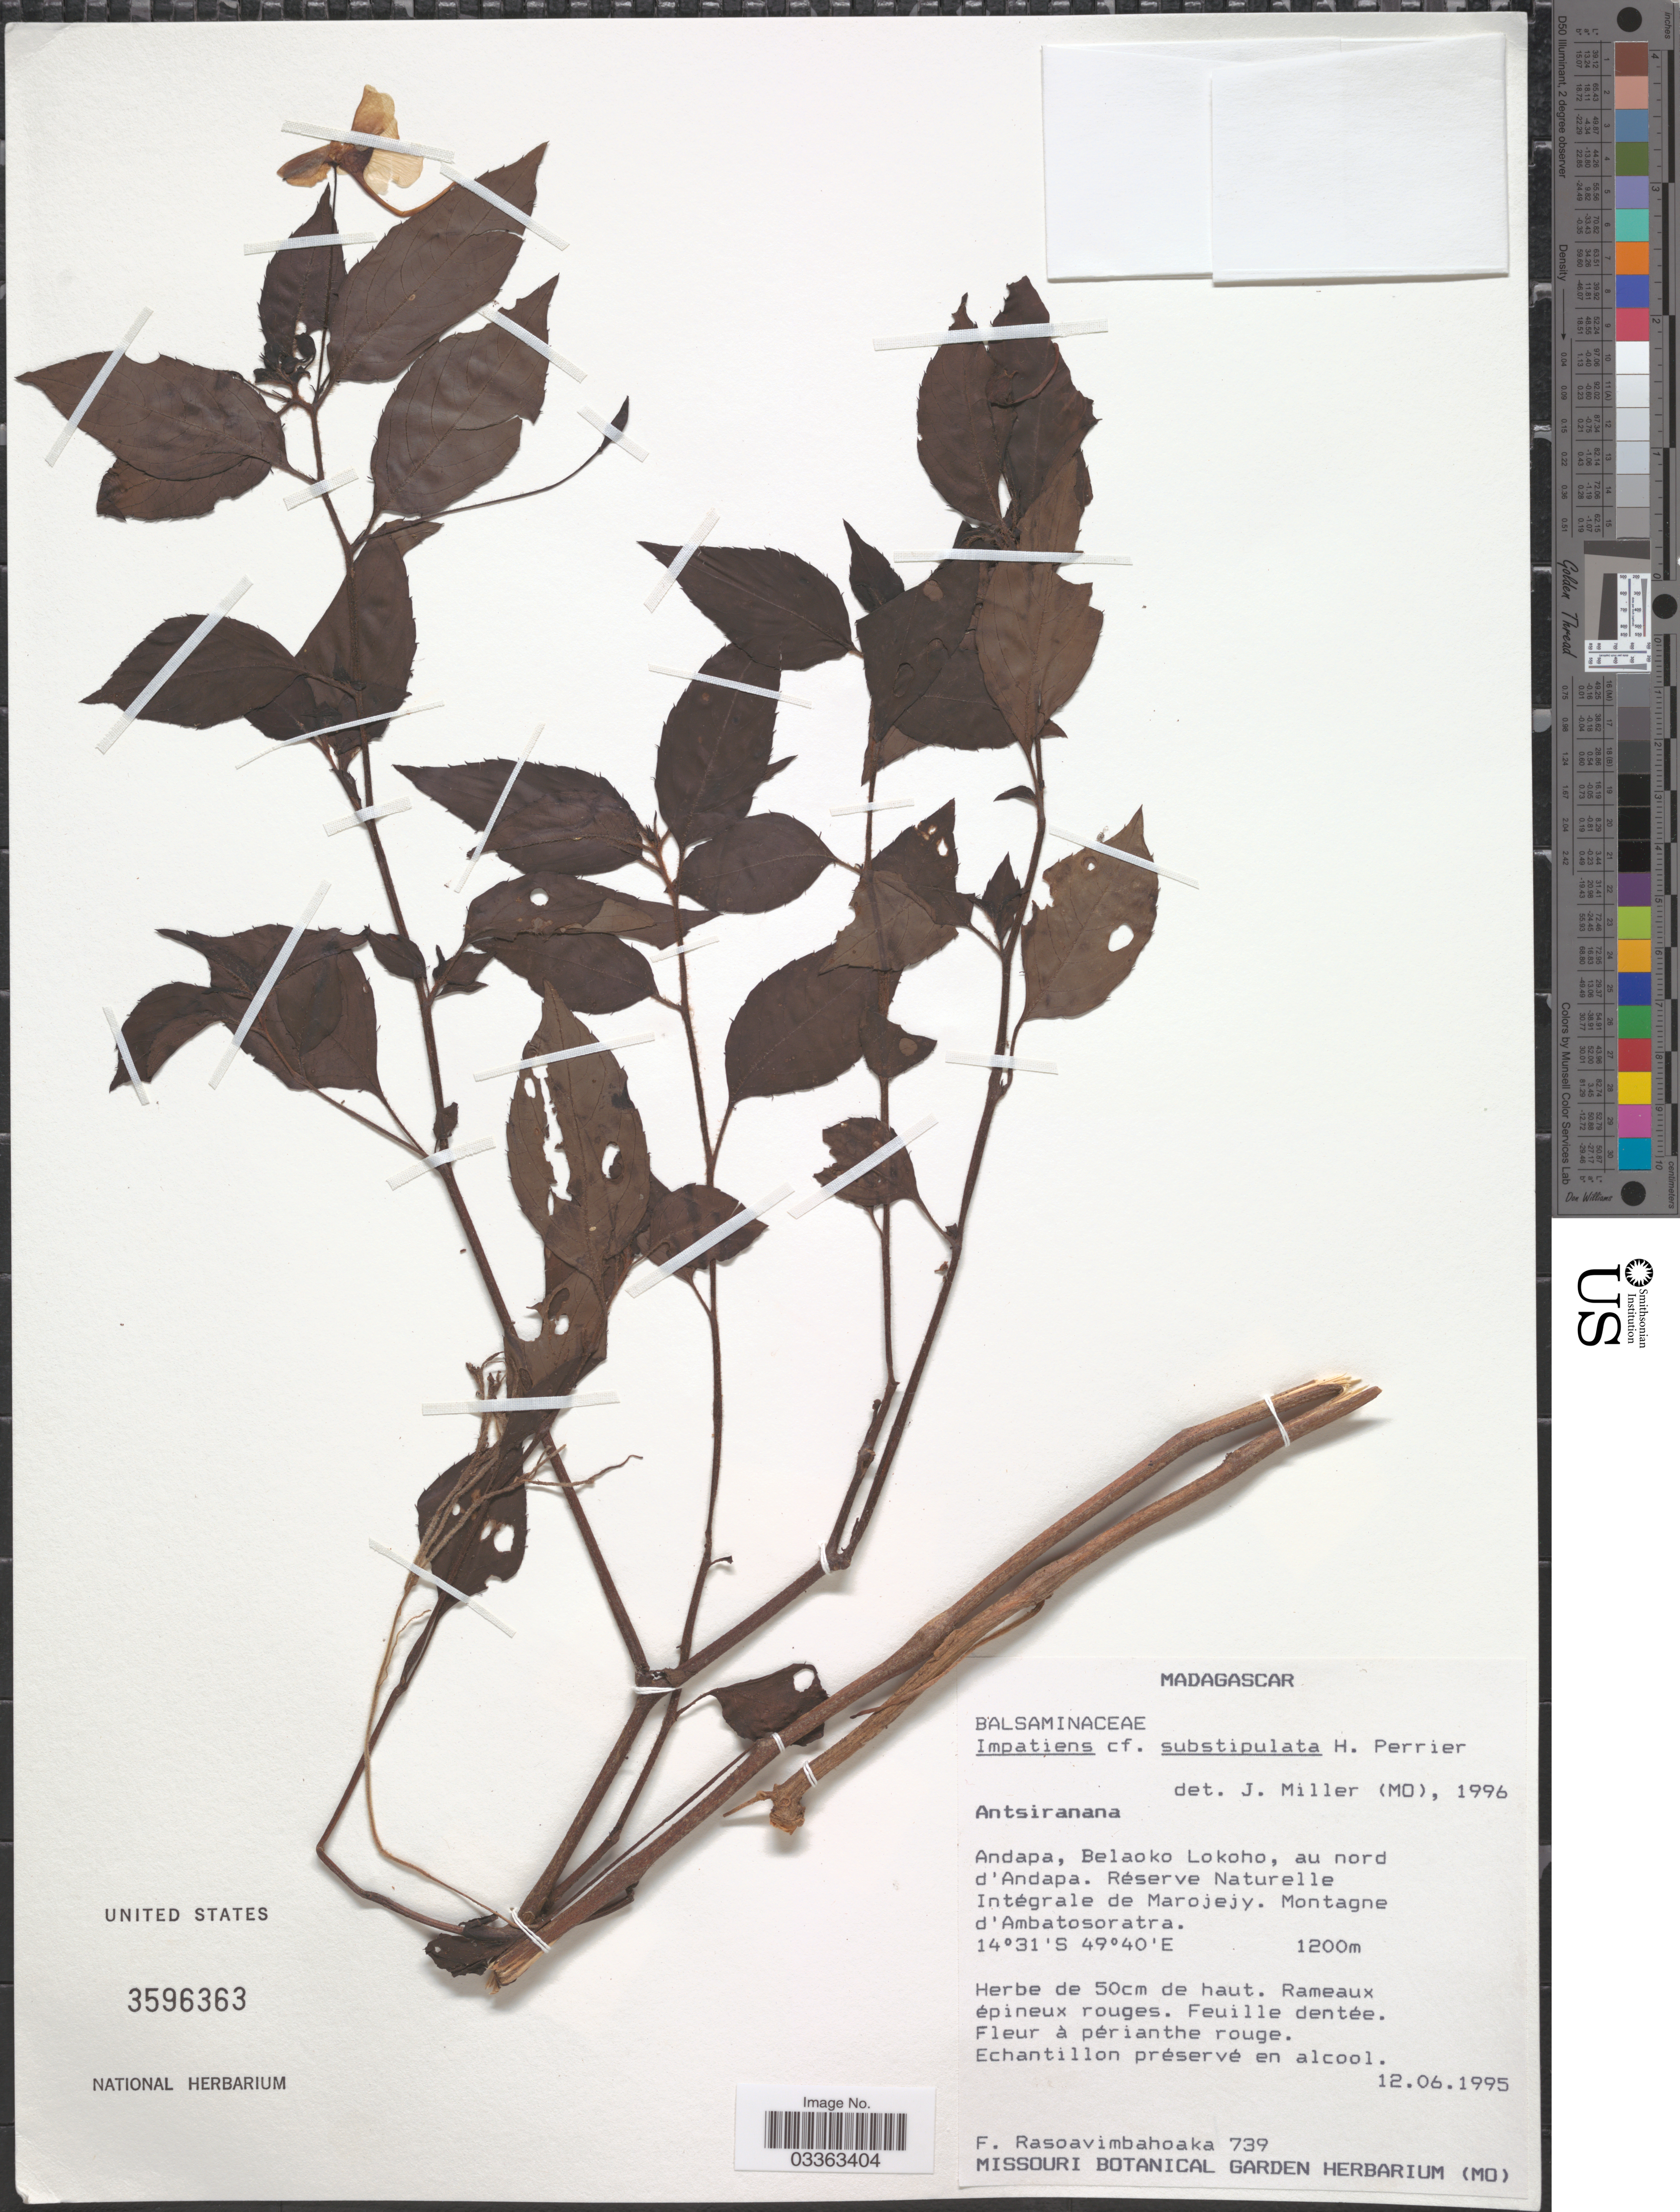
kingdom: Plantae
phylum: Tracheophyta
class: Magnoliopsida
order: Ericales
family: Balsaminaceae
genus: Impatiens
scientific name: Impatiens substipulata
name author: H. Perrier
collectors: F. Rasoavimbahoaka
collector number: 739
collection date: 1995-06-12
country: Madagascar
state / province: Sava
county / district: Andapa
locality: Andapa, Belaoko Lokoho, au nord d'Andapa. Réserve Naturelle Intégrale de Marojejy. Montagne d'Ambatosoratra.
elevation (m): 1200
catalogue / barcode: US 3596363